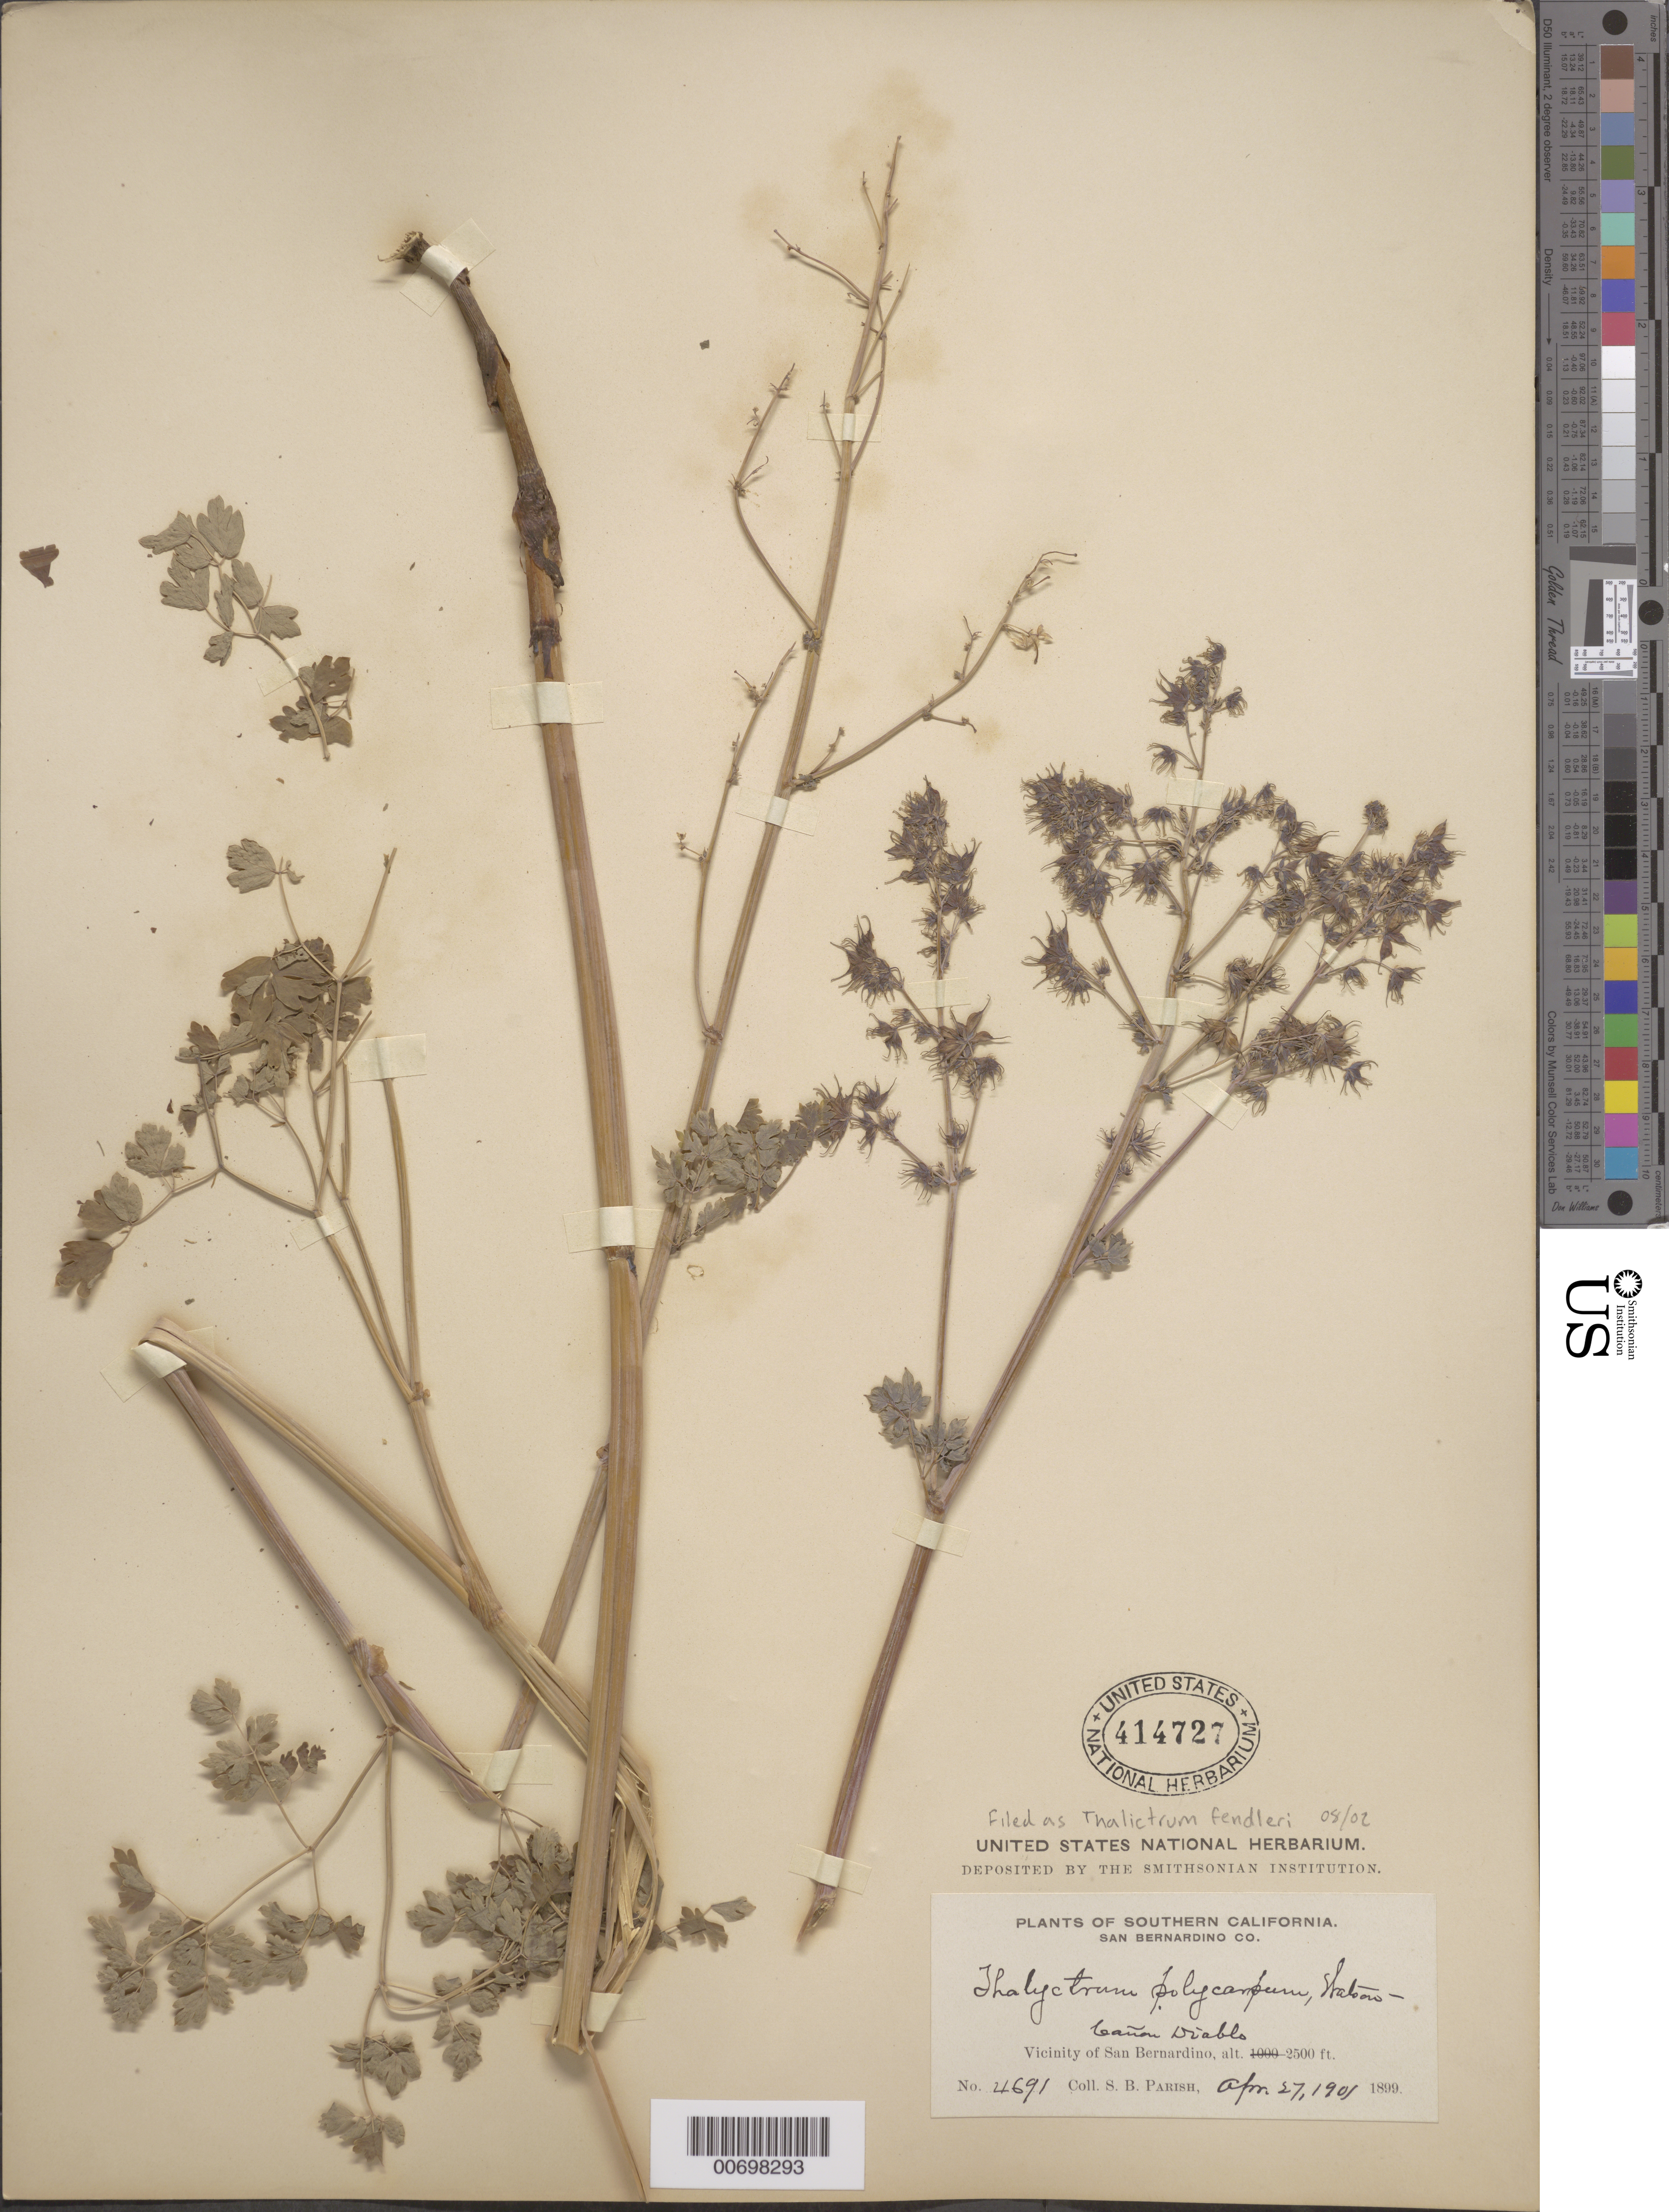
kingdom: Plantae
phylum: Tracheophyta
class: Magnoliopsida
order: Ranunculales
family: Ranunculaceae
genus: Thalictrum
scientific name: Thalictrum fendleri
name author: Engelm. ex A. Gray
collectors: S. B. Parish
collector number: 4691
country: United States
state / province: California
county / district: San Bernardino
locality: Cañon Diablo, vicinity of San Bernardino.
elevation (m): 762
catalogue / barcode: US 414727